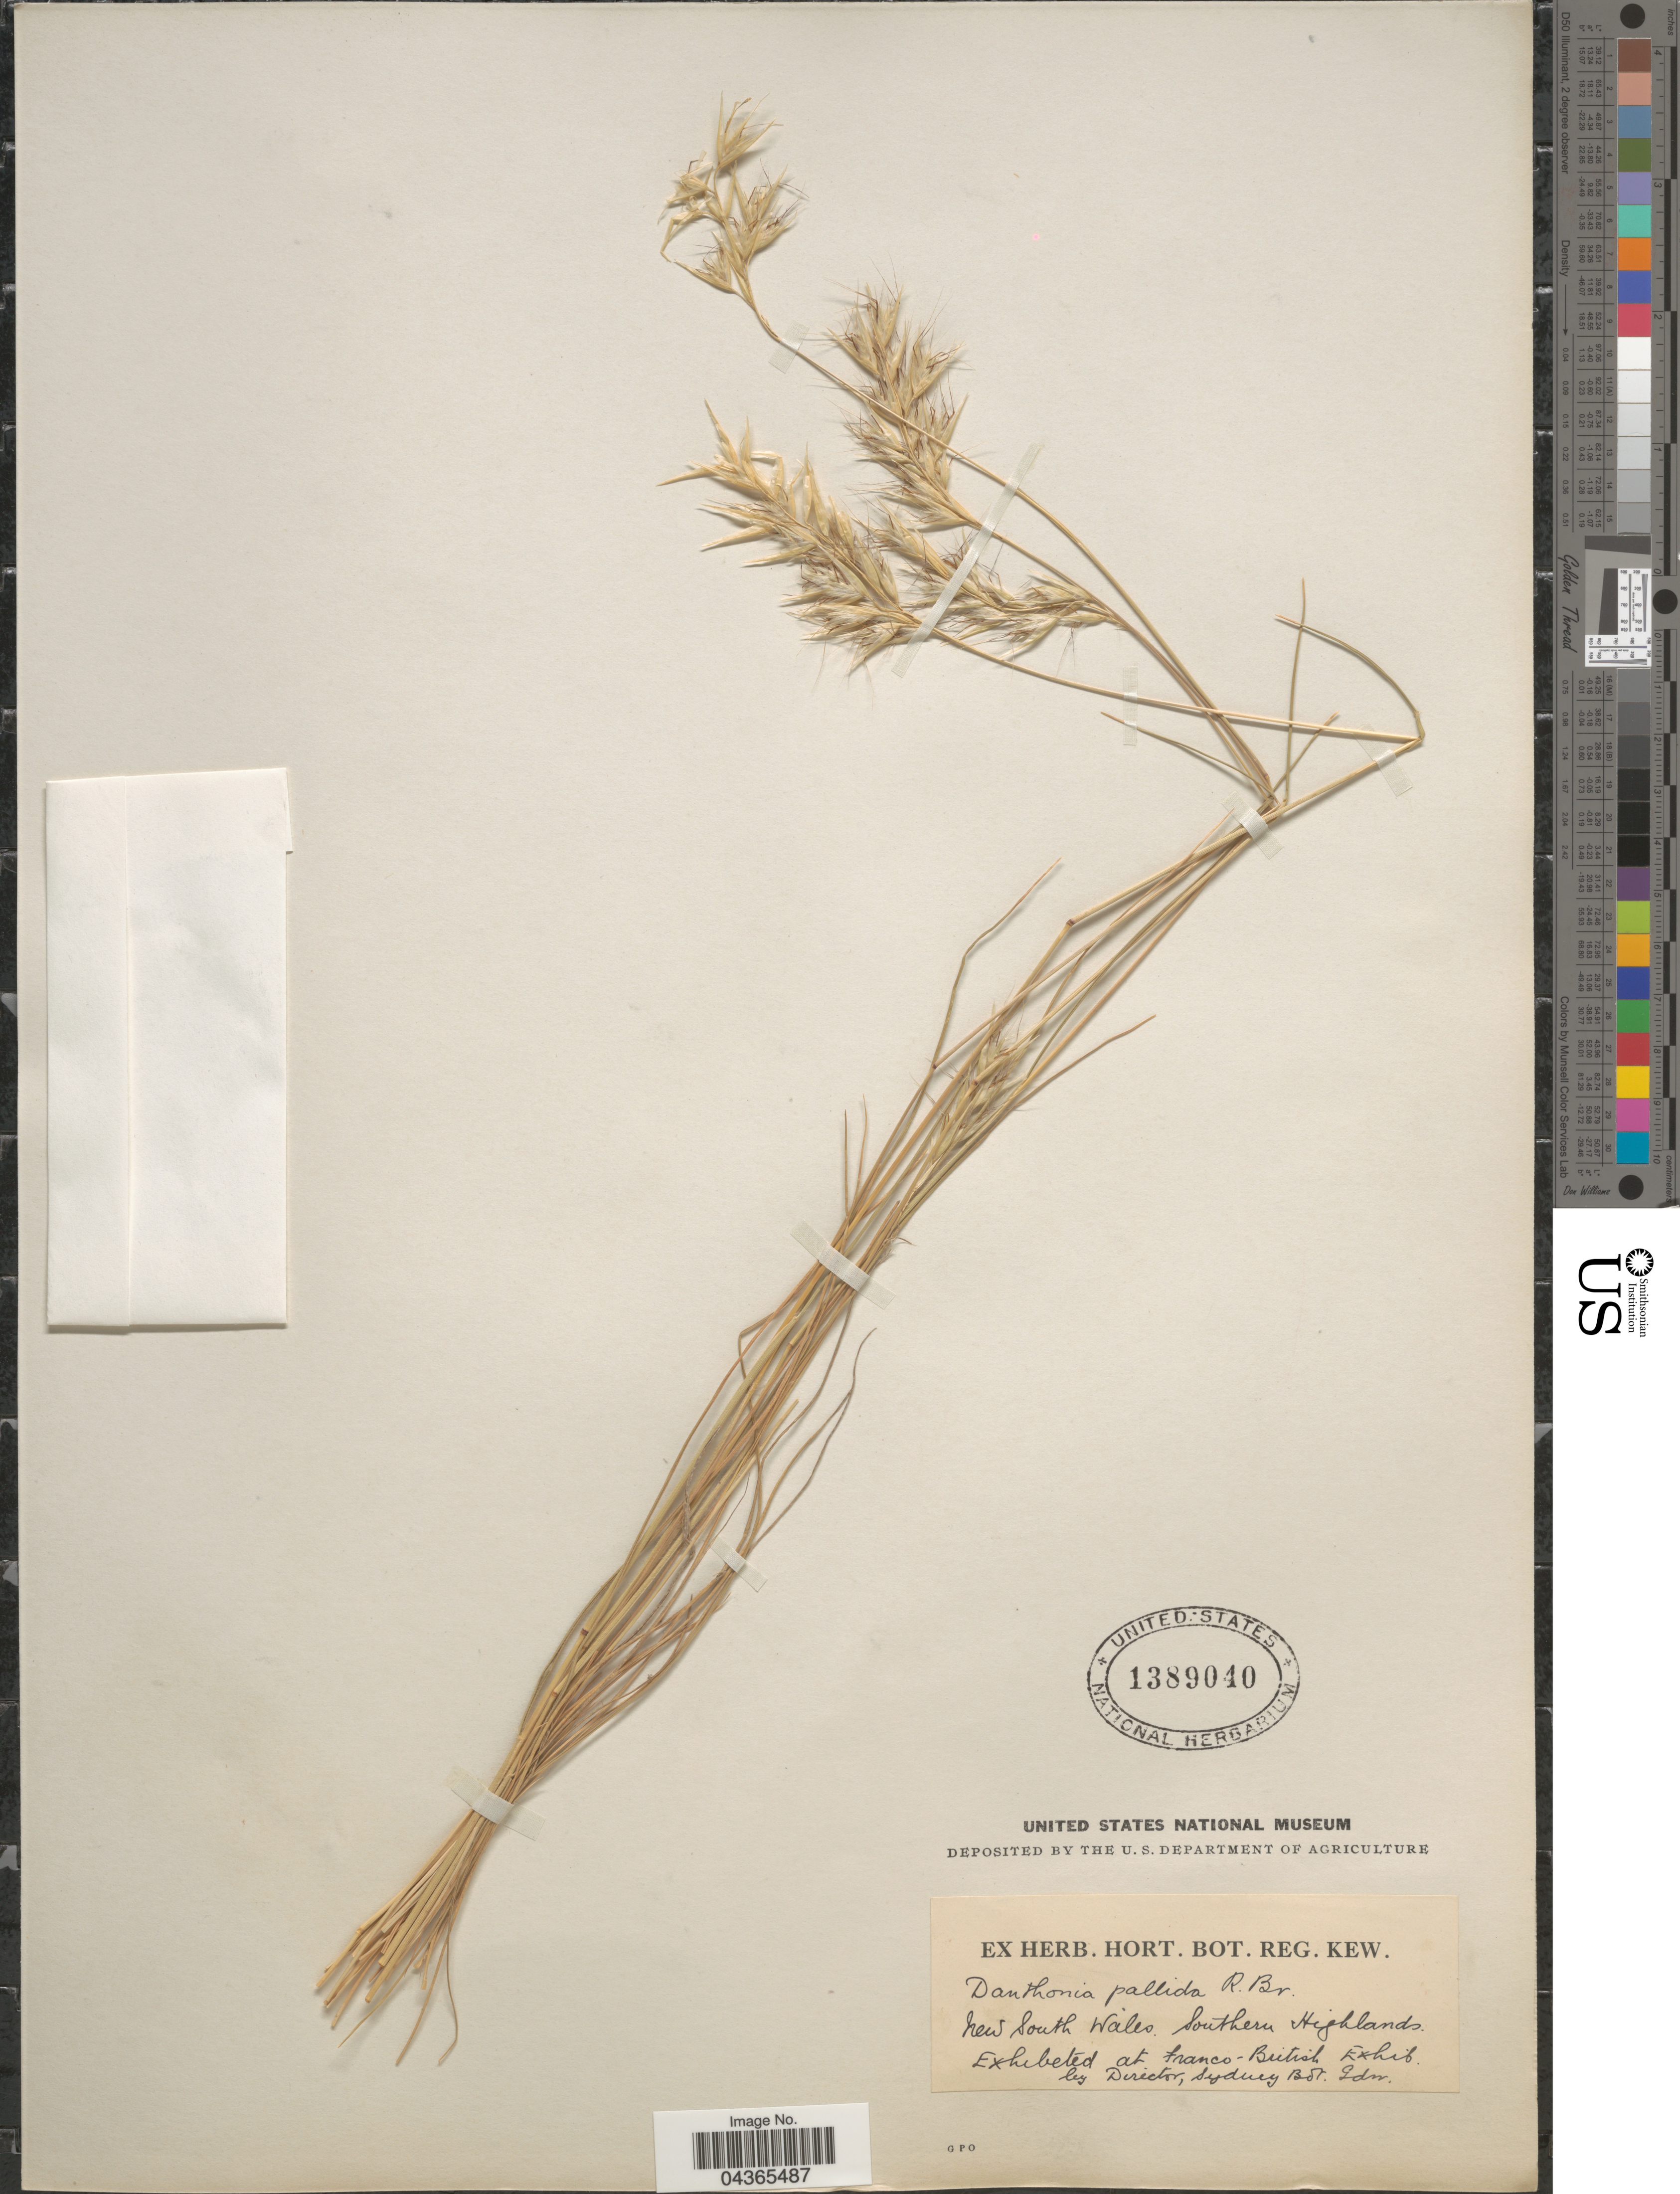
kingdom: Plantae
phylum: Tracheophyta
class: Liliopsida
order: Poales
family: Poaceae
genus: Rytidosperma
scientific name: Rytidosperma pallidum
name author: (R. Br.) A.M. Humphreys & H.P. Linder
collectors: Ex herb. Hort. Bot. Reg. Kew.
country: Australia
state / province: New South Wales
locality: Southern Highlands.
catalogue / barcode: US 1389040